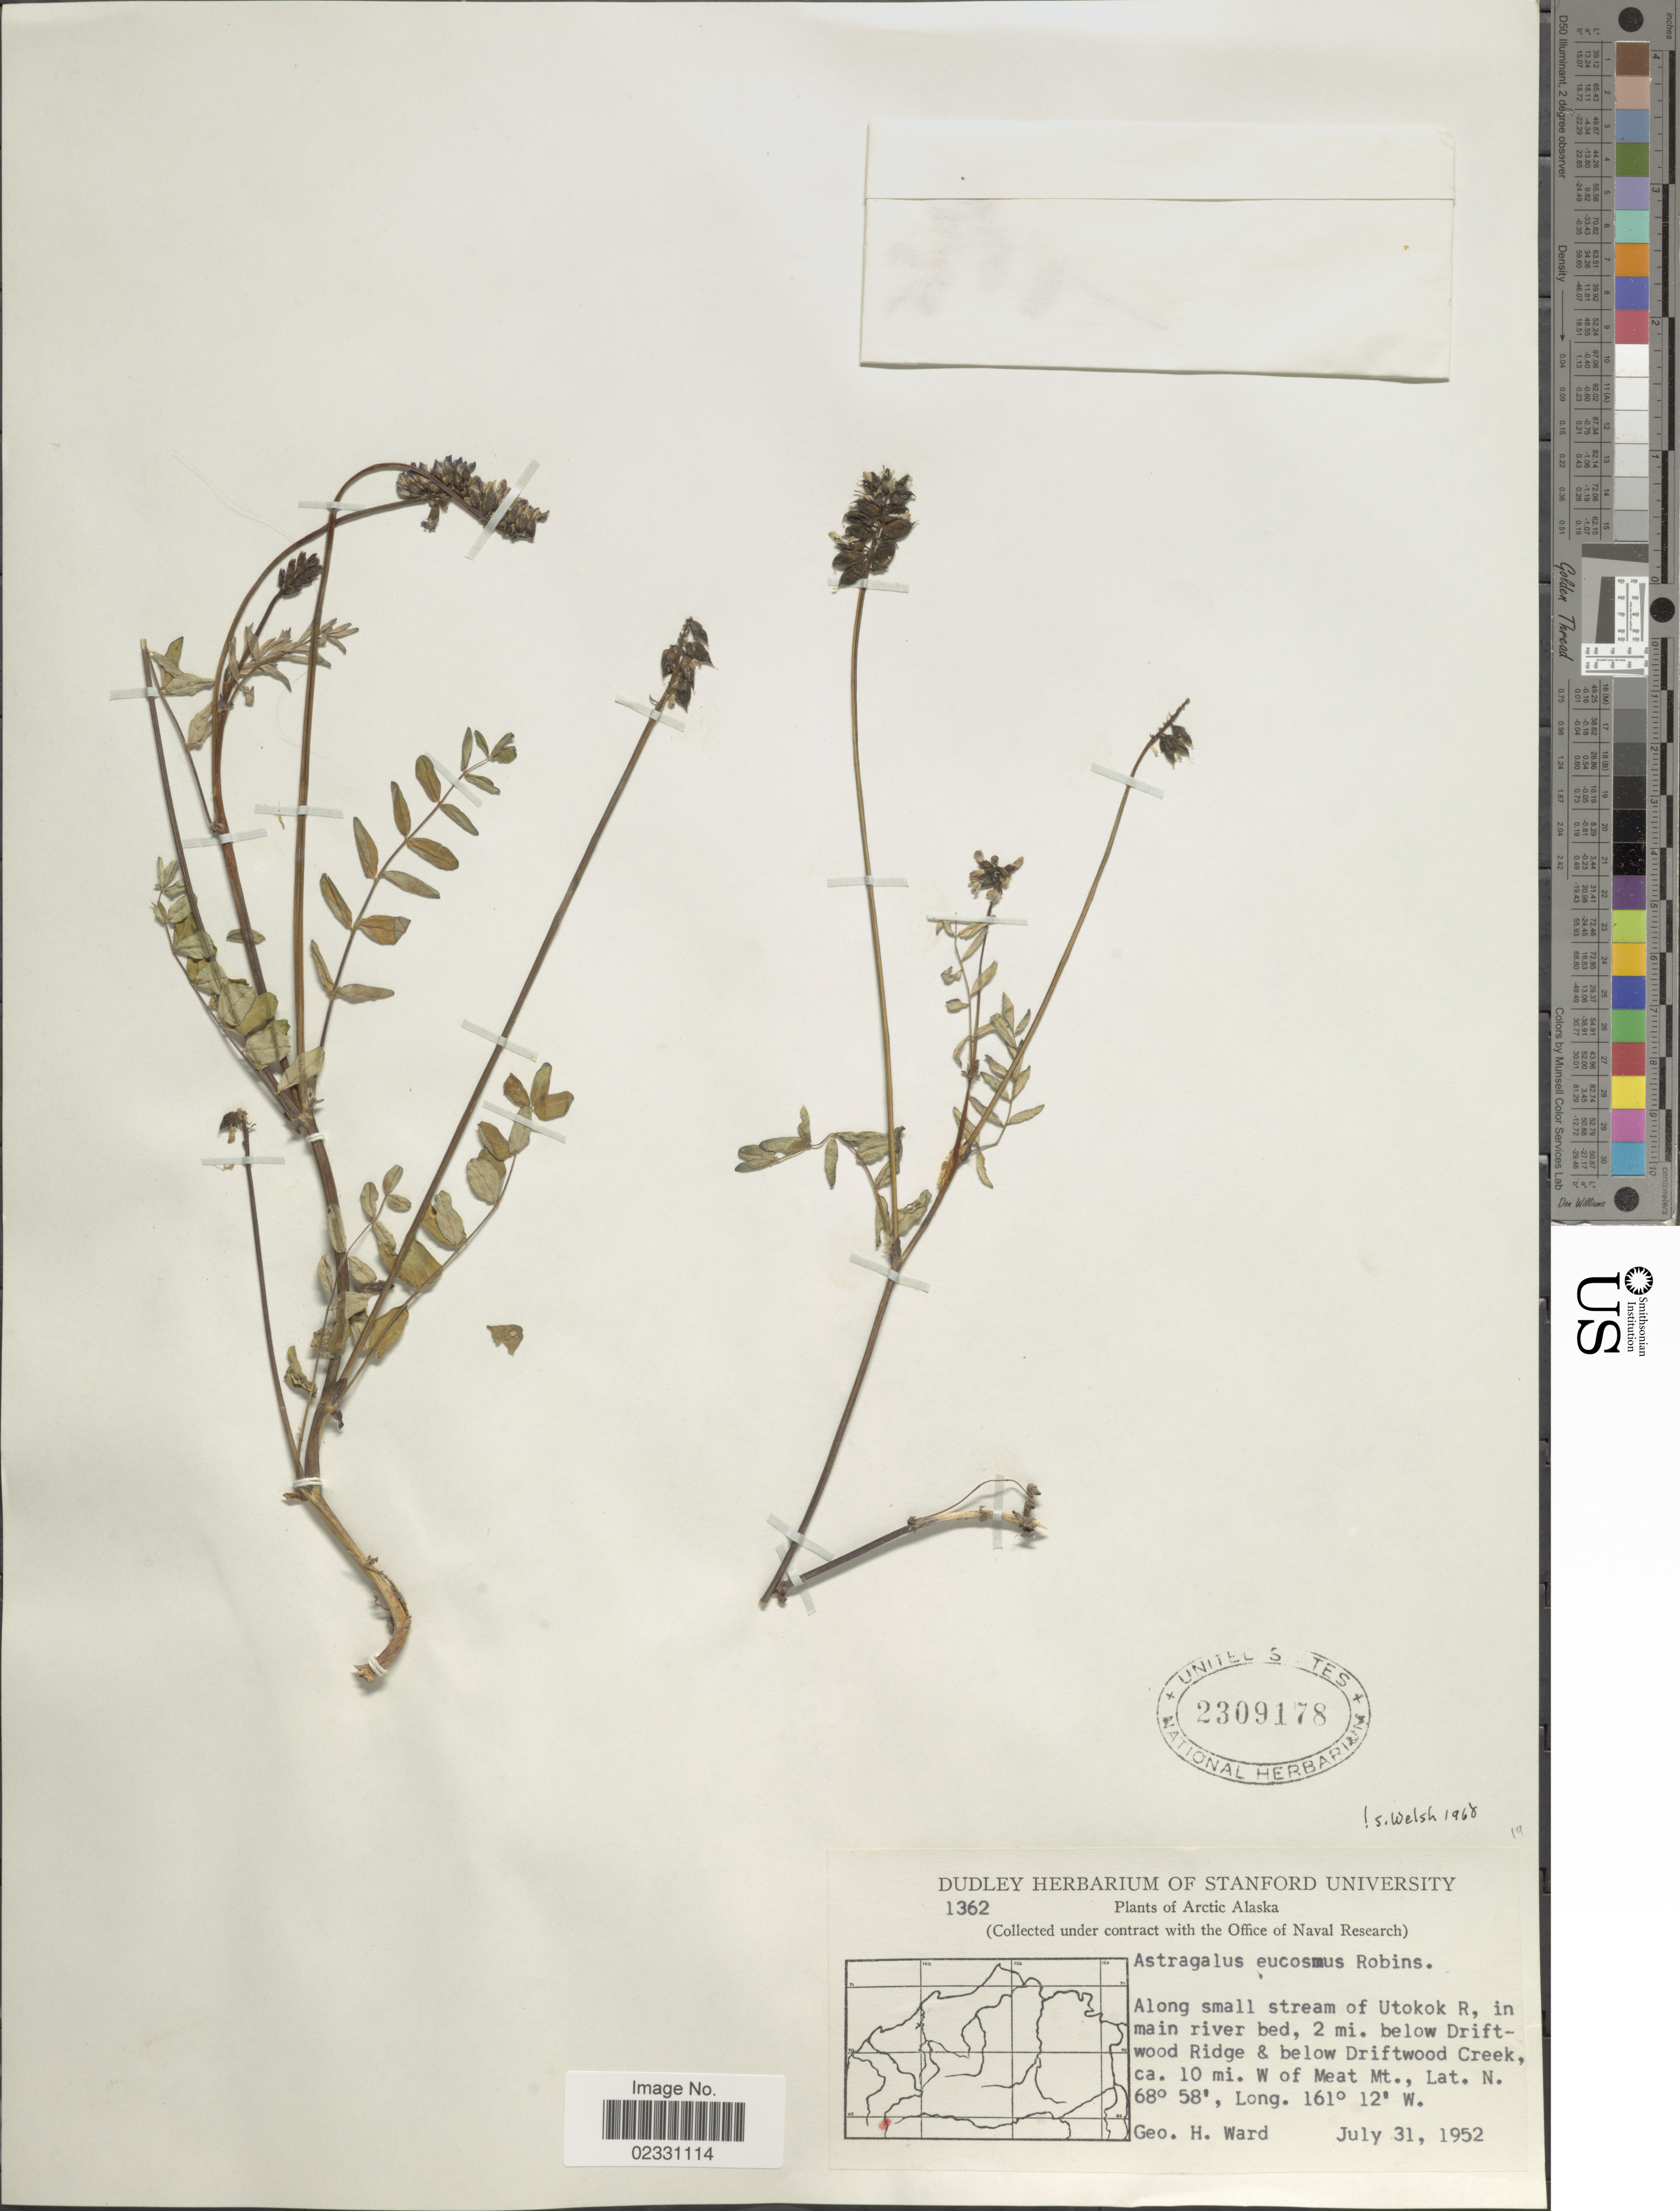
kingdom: Plantae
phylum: Tracheophyta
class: Magnoliopsida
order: Fabales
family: Fabaceae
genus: Astragalus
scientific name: Astragalus eucosmus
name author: B.L. Rob.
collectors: G. H. Ward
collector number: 1362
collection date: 1952-07-31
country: United States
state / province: Alaska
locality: Arctic Alaska. Along small stream of Utokok R, in main river bed, 2 mi. below Driftwood Ridge & below Driftwood Creek, ca. 10 mi. W. of Meat Mt.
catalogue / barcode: US 2309178